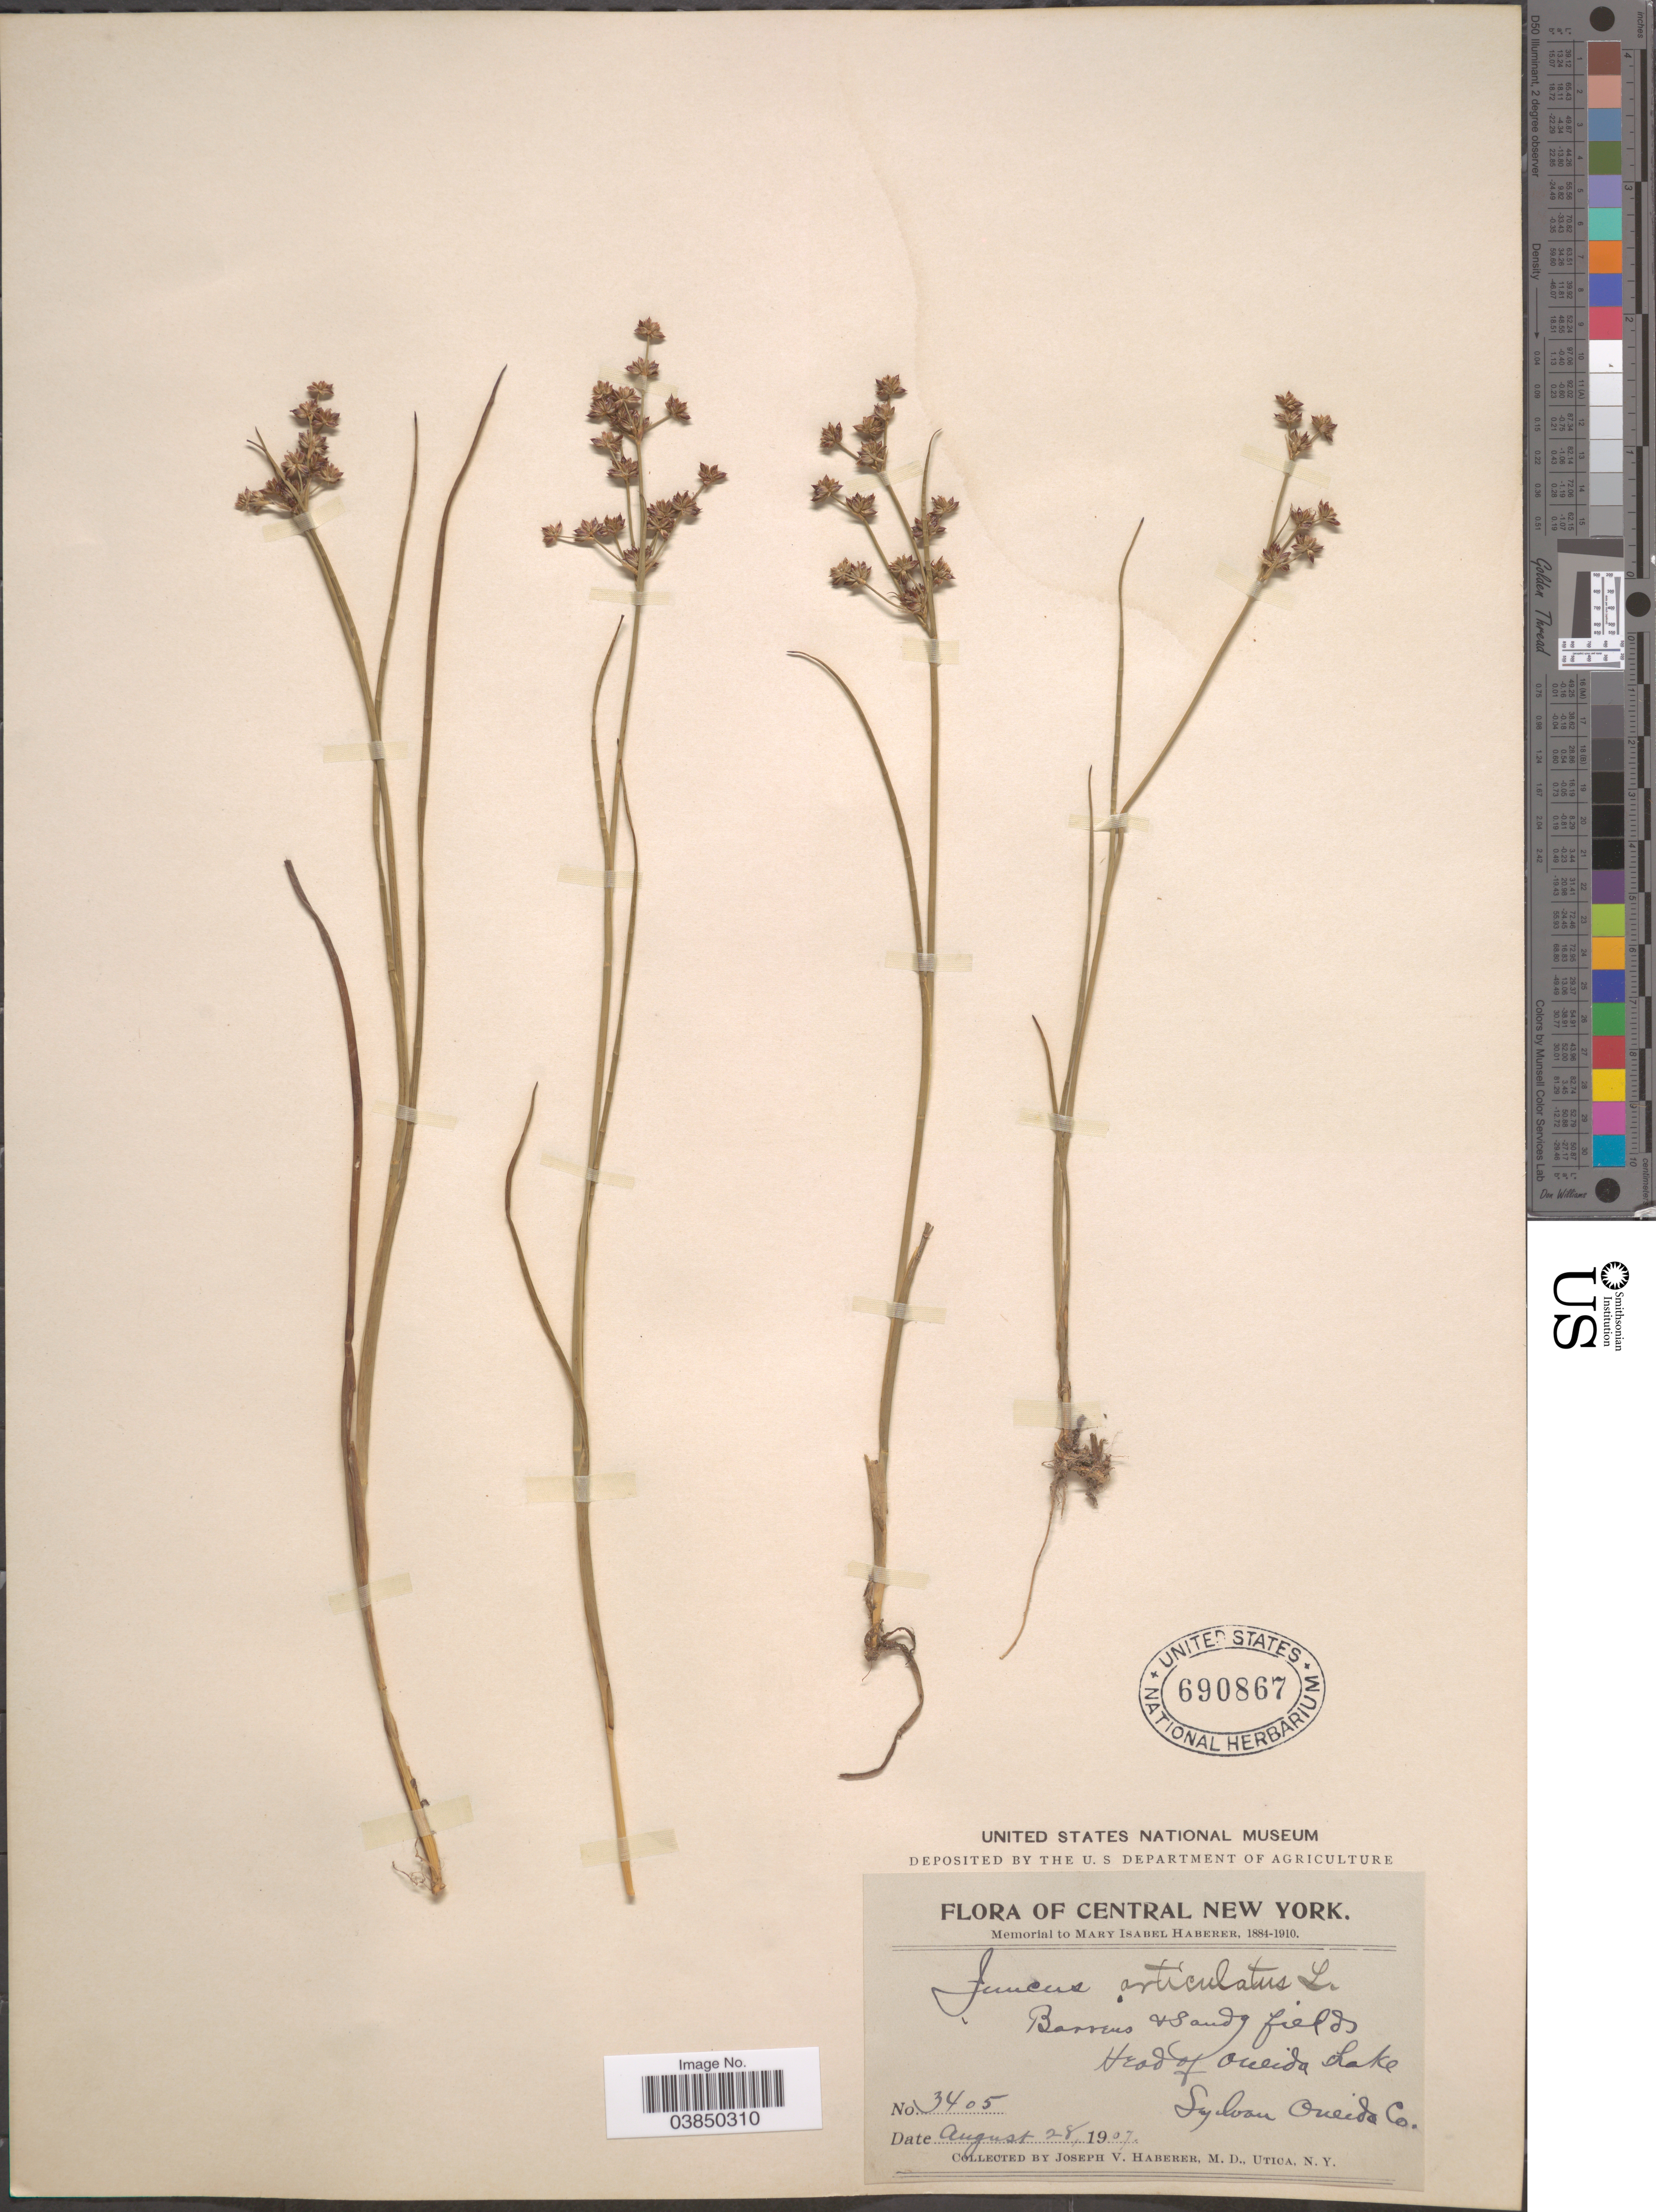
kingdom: Plantae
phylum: Tracheophyta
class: Liliopsida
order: Poales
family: Juncaceae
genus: Juncus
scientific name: Juncus articulatus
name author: L.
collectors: J. V. Haberer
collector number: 3405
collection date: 1907-08-28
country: United States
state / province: New York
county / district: Oneida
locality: Central New York. Barrens of Sandy Fields. Head of Oneida Lake. Sylvan Oneida CO.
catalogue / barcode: US 690867